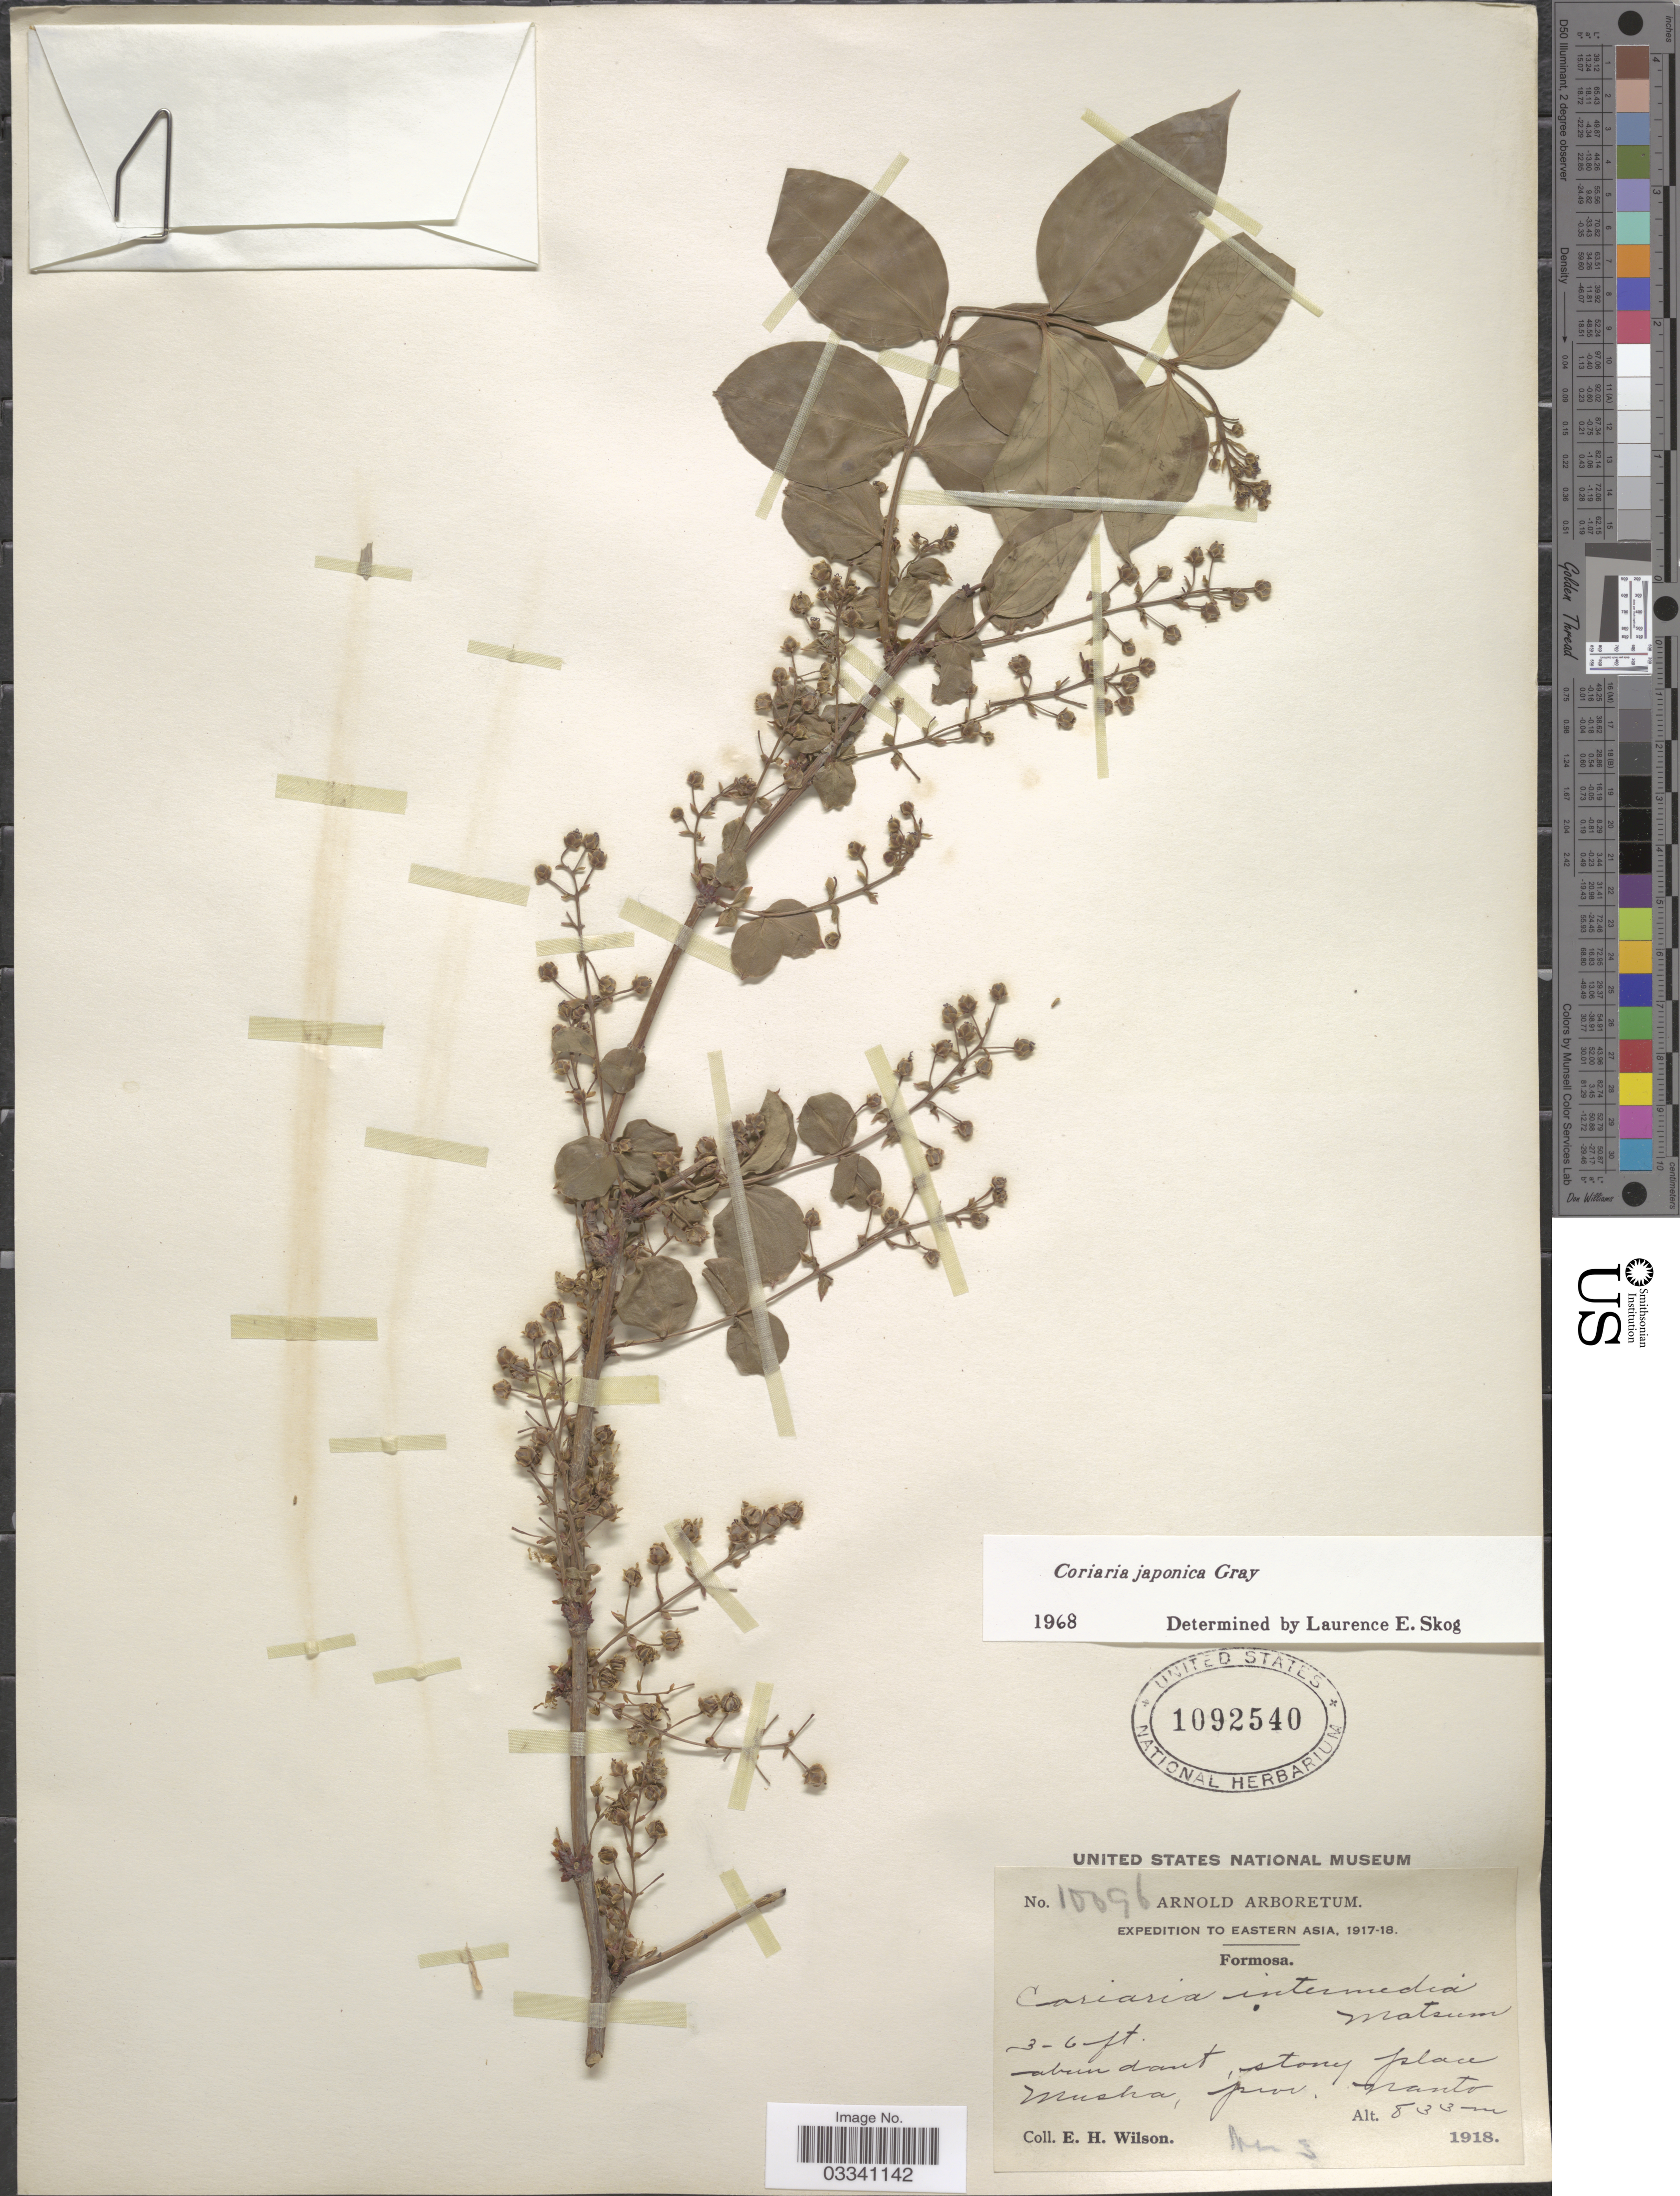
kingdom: Plantae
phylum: Tracheophyta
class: Magnoliopsida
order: Cucurbitales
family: Coriariaceae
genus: Coriaria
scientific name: Coriaria japonica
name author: A. Gray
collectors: E. Wilson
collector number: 10096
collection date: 1918-03-03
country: Taiwan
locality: Eastern Asia. Formosa. Musha, prov. Nanto.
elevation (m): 833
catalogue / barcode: US 1092540